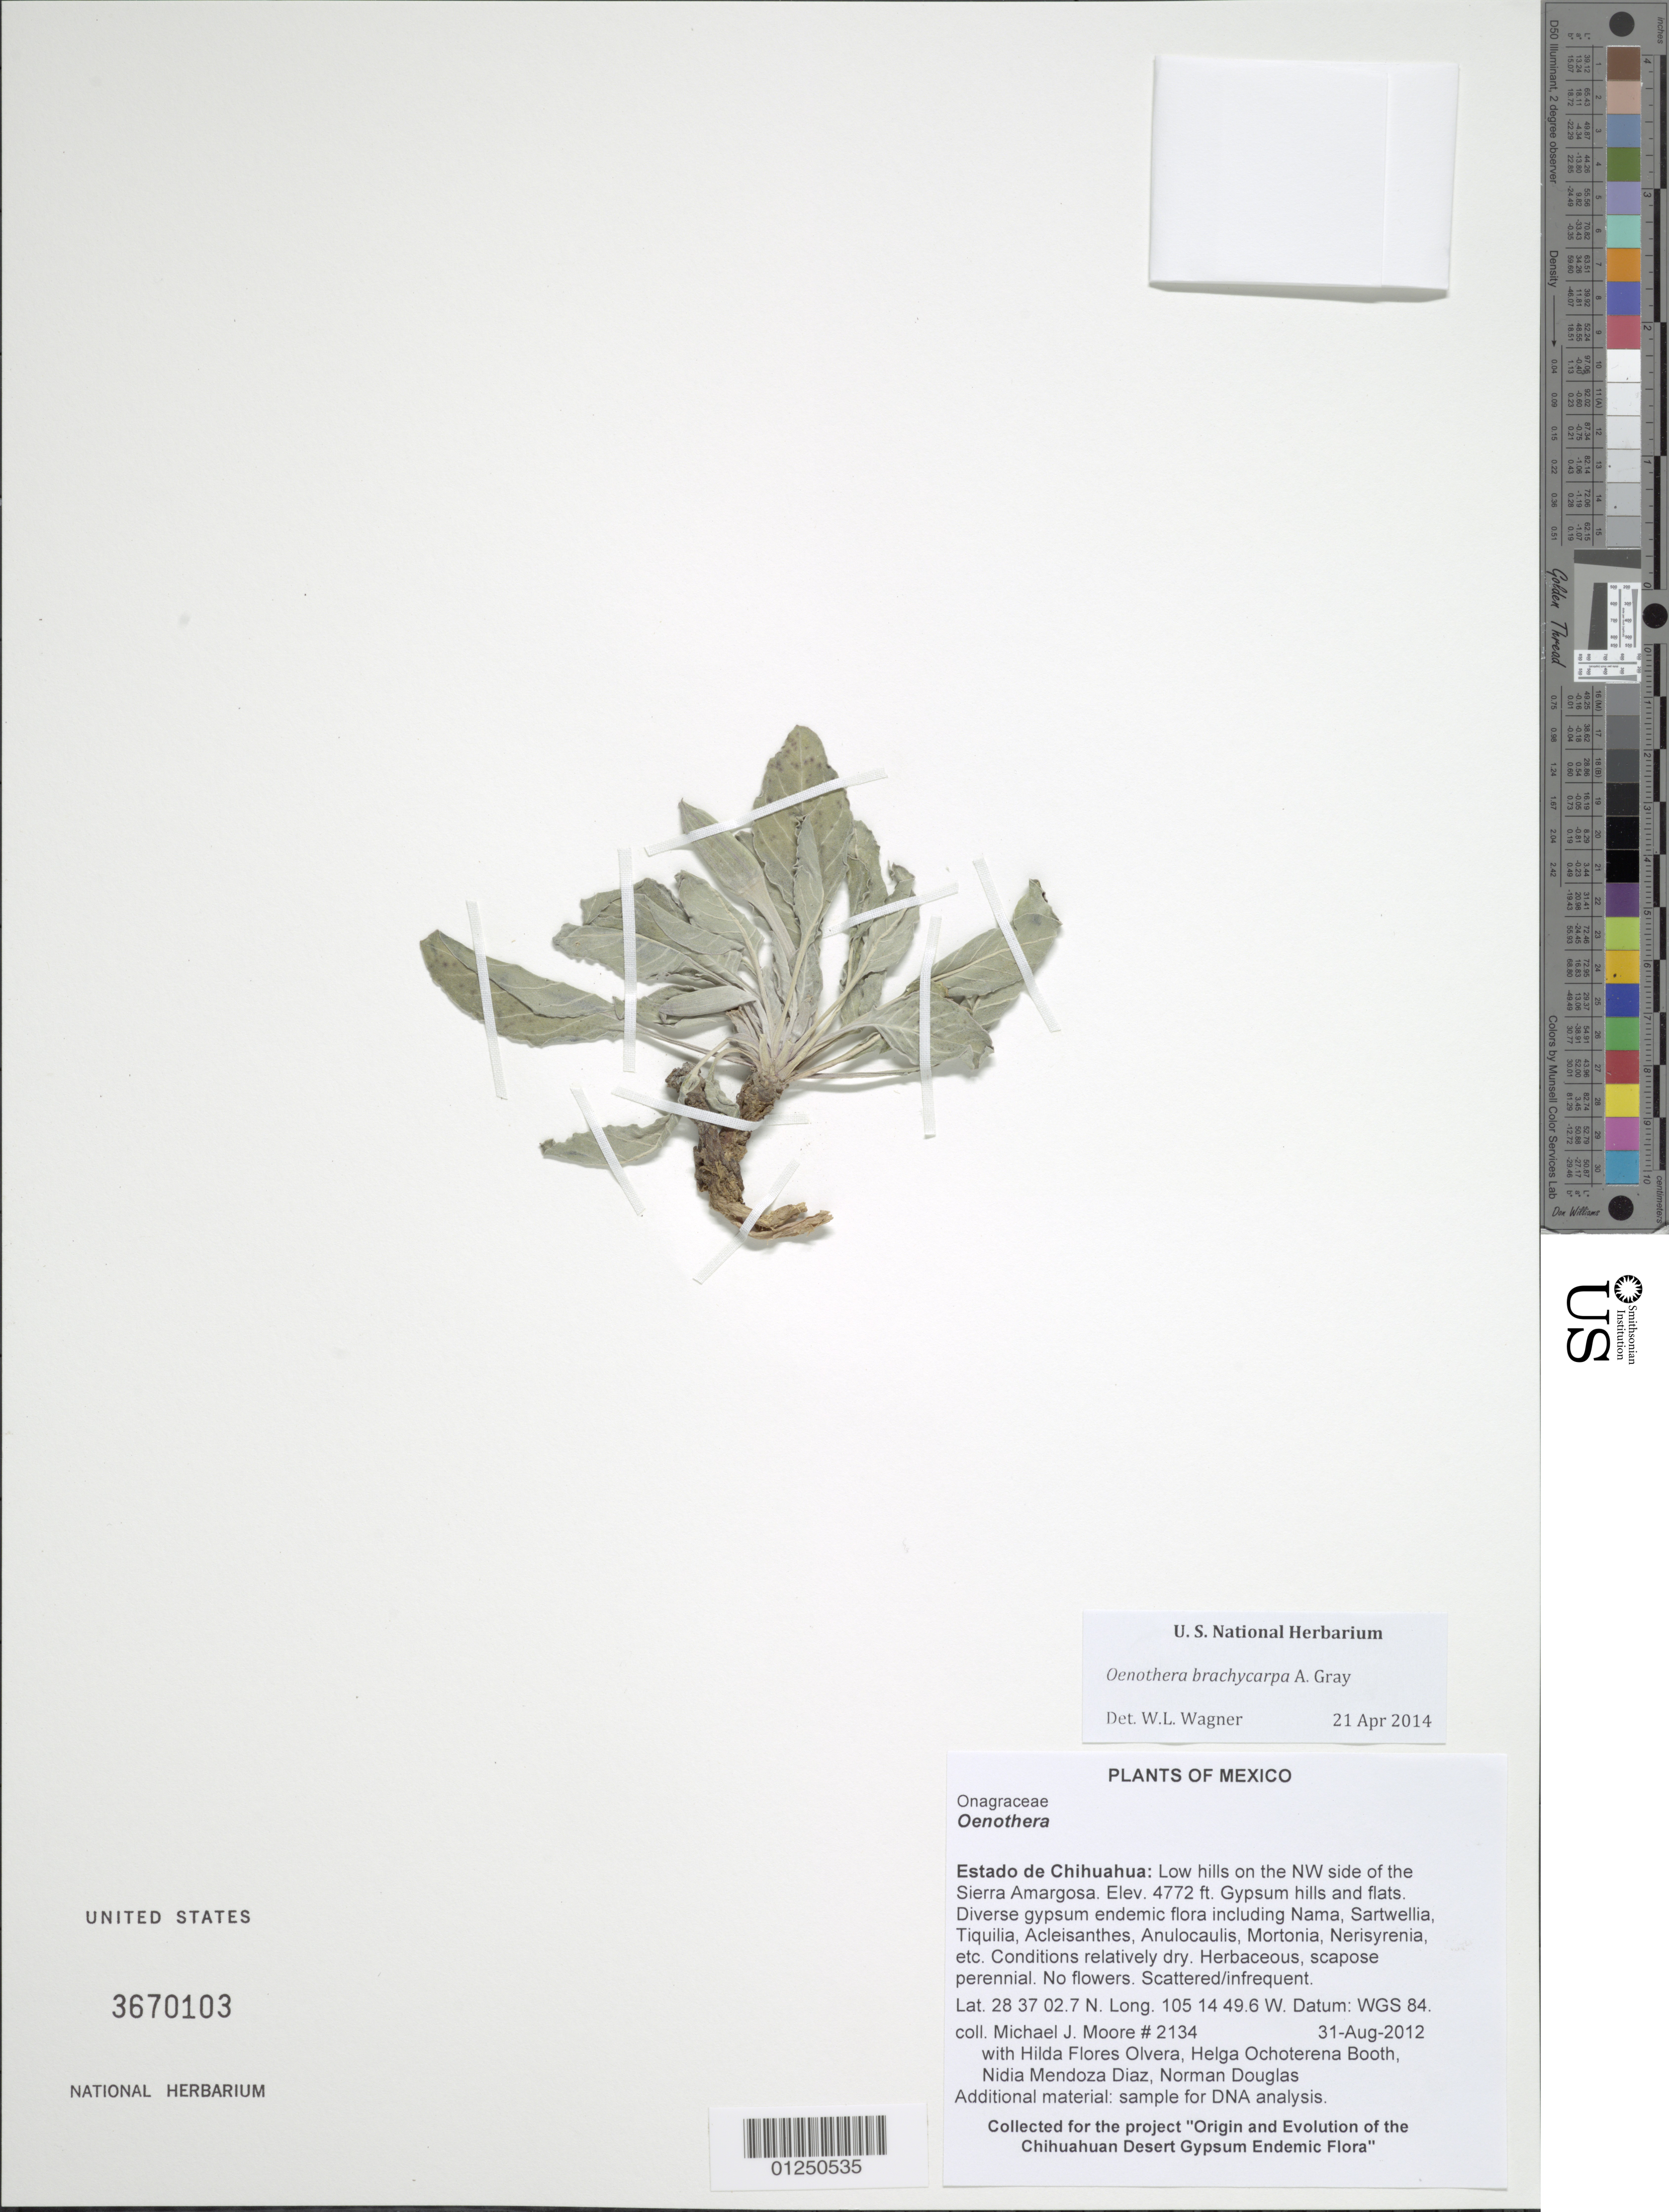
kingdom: Plantae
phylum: Tracheophyta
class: Magnoliopsida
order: Myrtales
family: Onagraceae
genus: Oenothera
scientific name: Oenothera brachycarpa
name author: A. Gray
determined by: Wagner, W. L., (BOT), Smithsonian Institution - National Museum of Natural History (UNITED STATES)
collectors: M. J. Moore, H. Flores Olvera, H. Ochoterena-Booth, N. Mendoza Diaz & N. Douglas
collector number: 2134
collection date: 2008-08-30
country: Mexico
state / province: Chihuahua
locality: Low hills on the NW side of the Sierra Amargosa.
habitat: Gypsum hills and flats. Diverse gypsum endemic flora including Nama, Sartwellia, Tiquilia, Acleisanthes, Anulocaulis, Mortonia, Nerisyrenia, etc. Conditions relatively dry.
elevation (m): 1455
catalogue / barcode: US 3670103